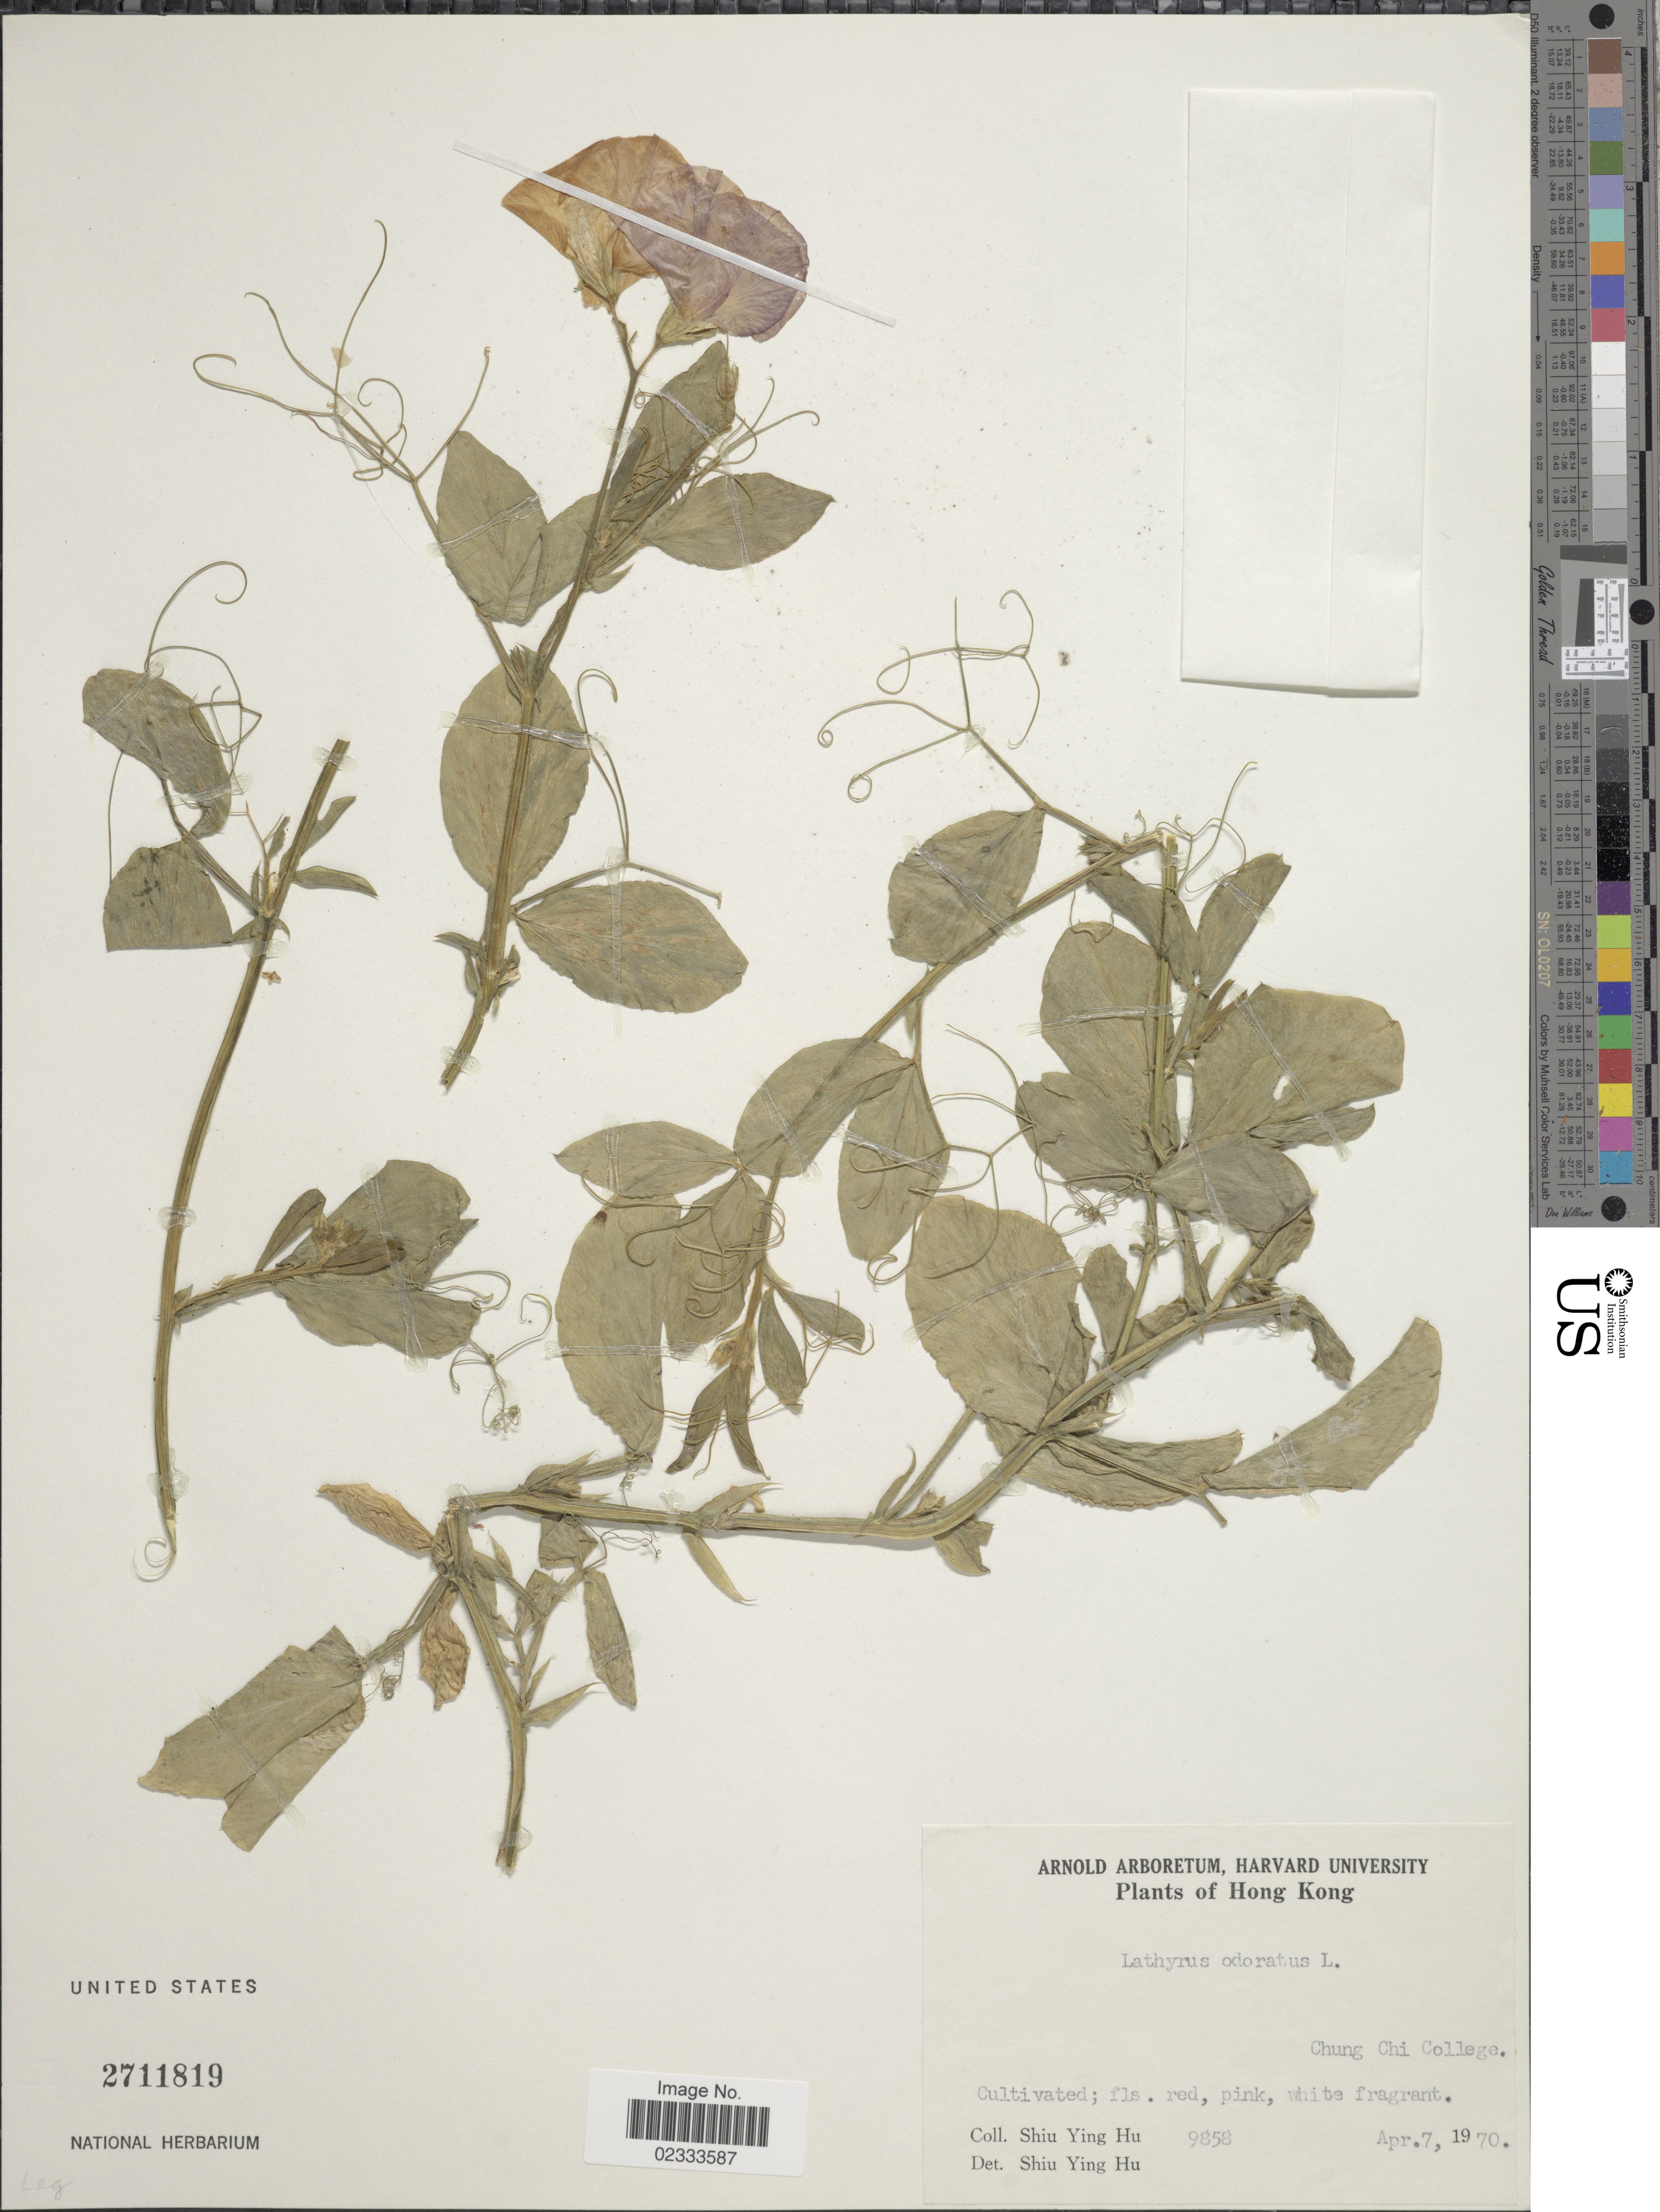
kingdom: Plantae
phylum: Tracheophyta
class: Magnoliopsida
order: Fabales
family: Fabaceae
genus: Lathyrus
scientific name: Lathyrus odoratus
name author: L.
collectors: S. Y. Hu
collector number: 9858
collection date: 1970-04-07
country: China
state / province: Hong Kong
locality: Chung Chi College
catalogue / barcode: US 2711819